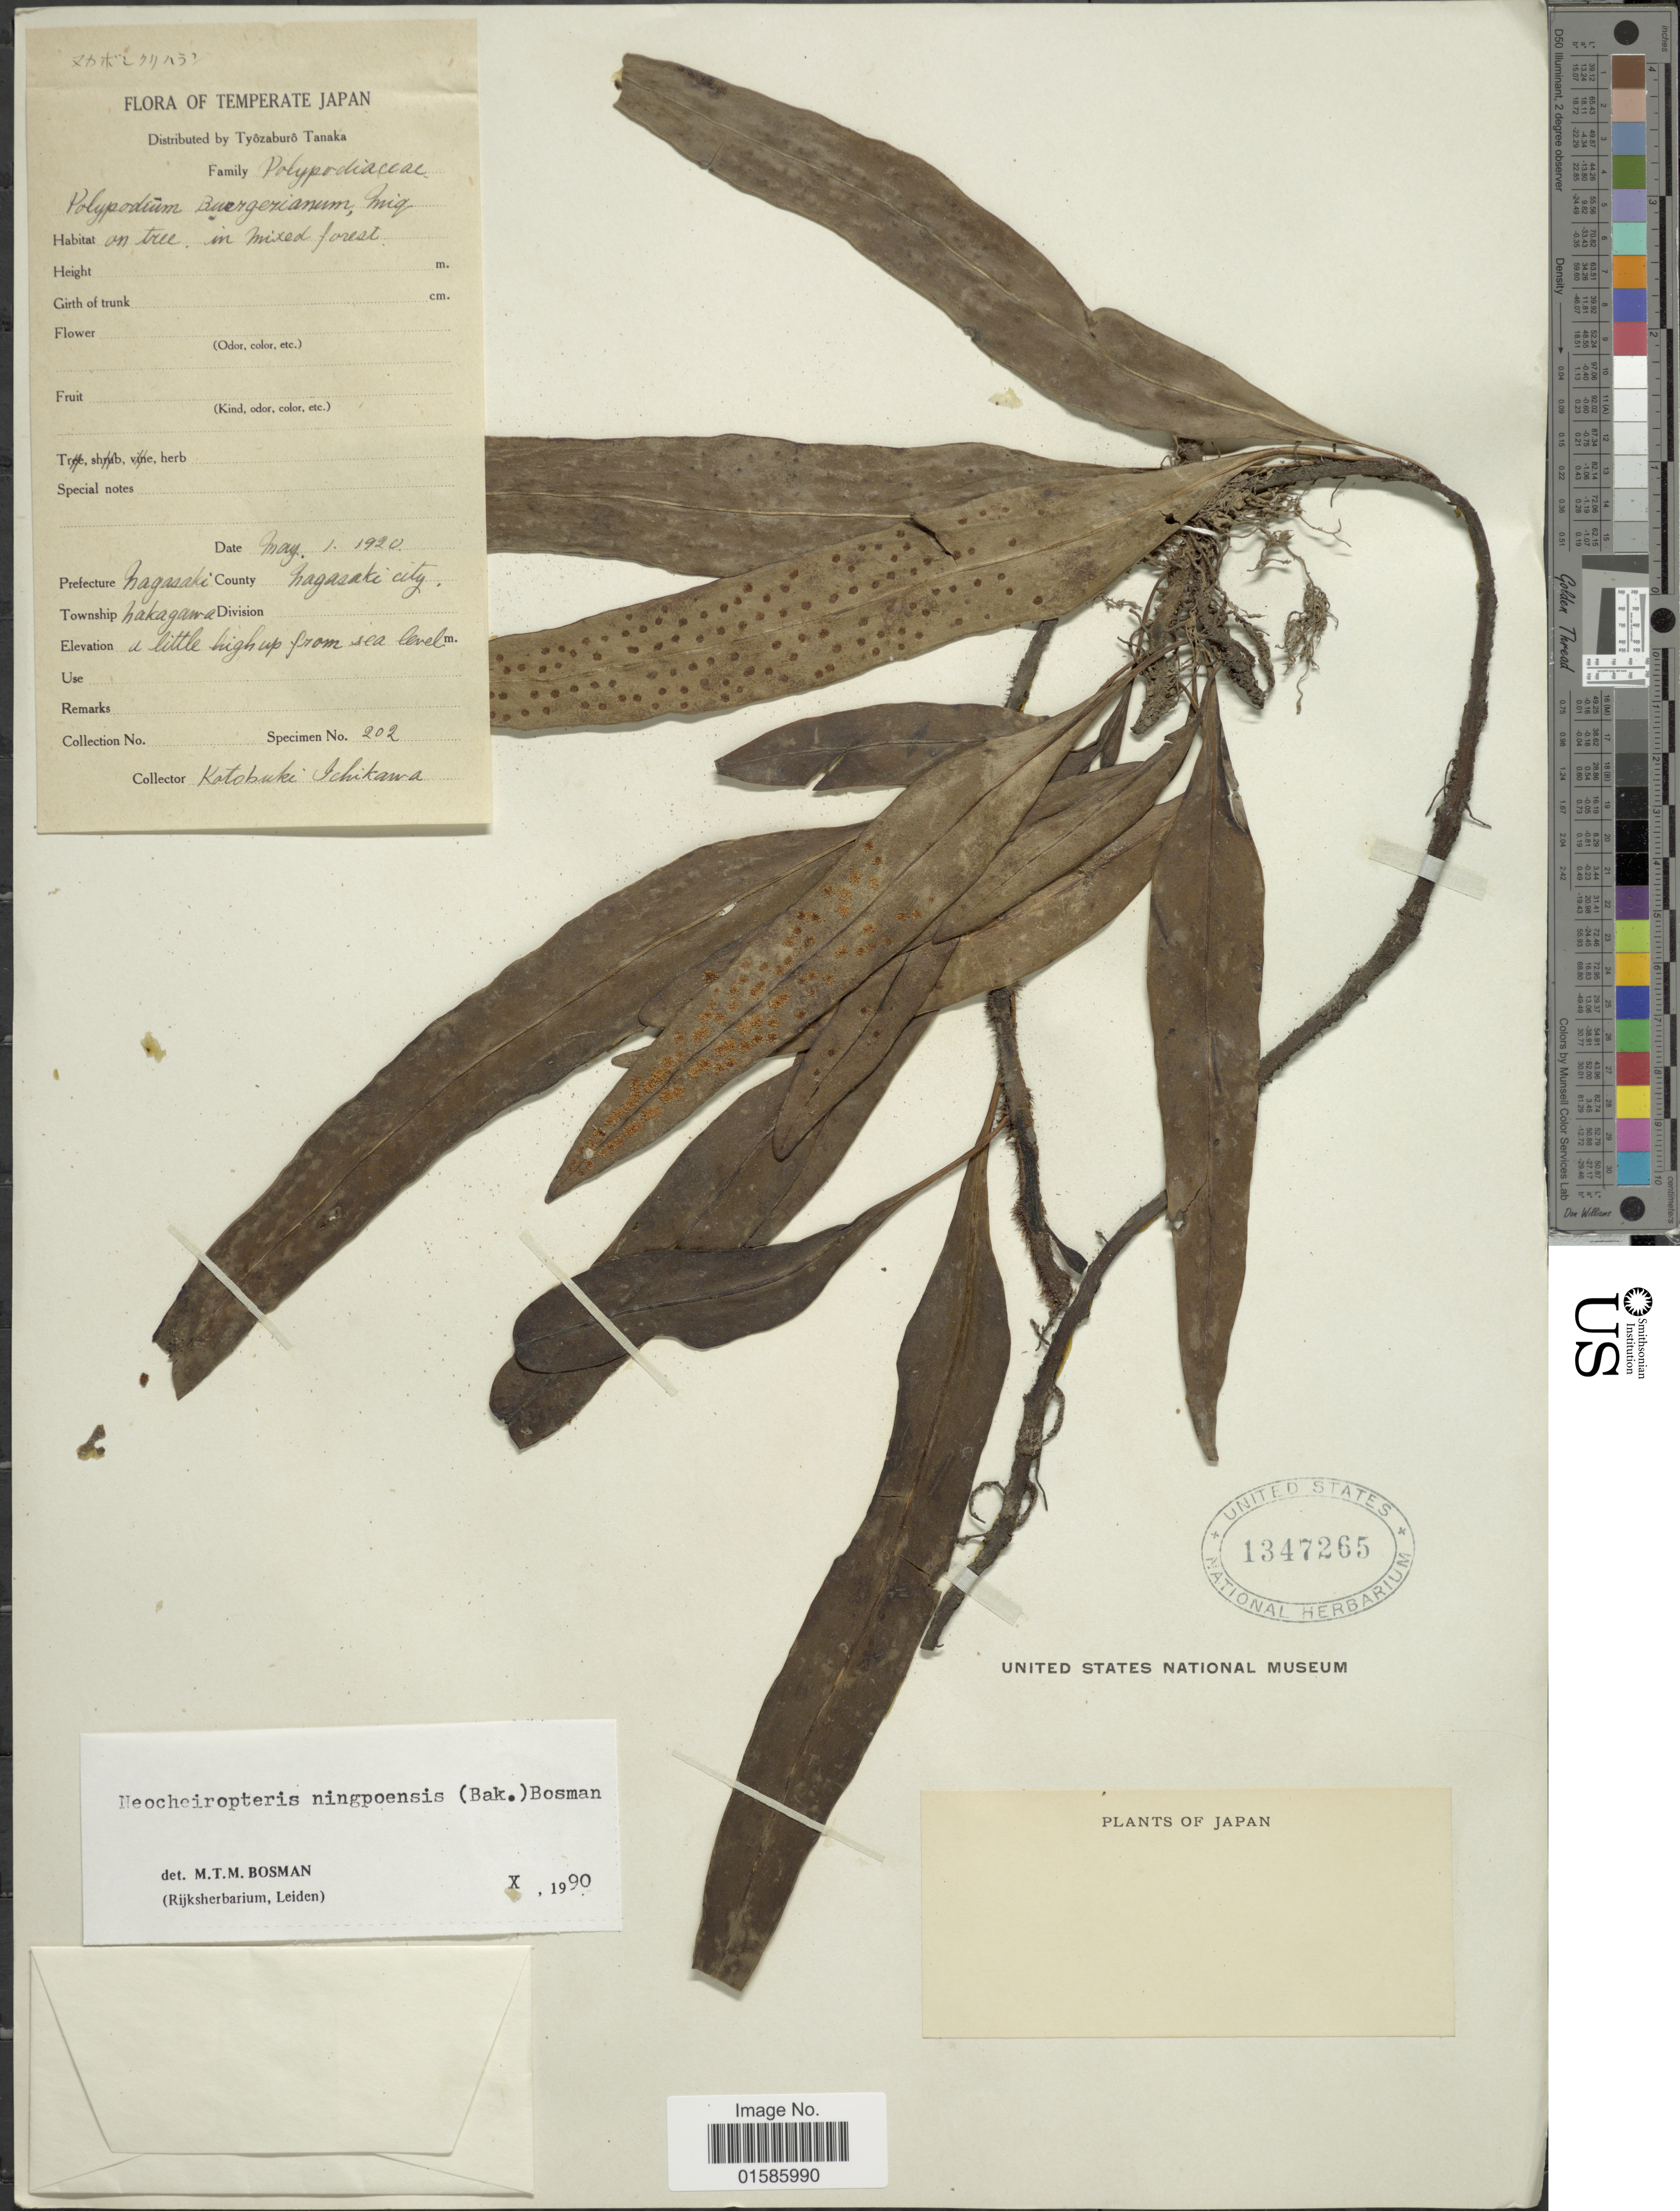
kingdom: Plantae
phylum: Tracheophyta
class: Polypodiopsida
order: Polypodiales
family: Polypodiaceae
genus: Microsorum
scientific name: Microsorum ningpoensis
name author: (Baker)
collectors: K. Ichikawa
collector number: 202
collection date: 1920-05-01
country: Japan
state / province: Nagasaki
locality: Temperate Japan, prefecture Nagasaki, County Nagasaki City, Nakagawa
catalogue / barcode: US 1347265